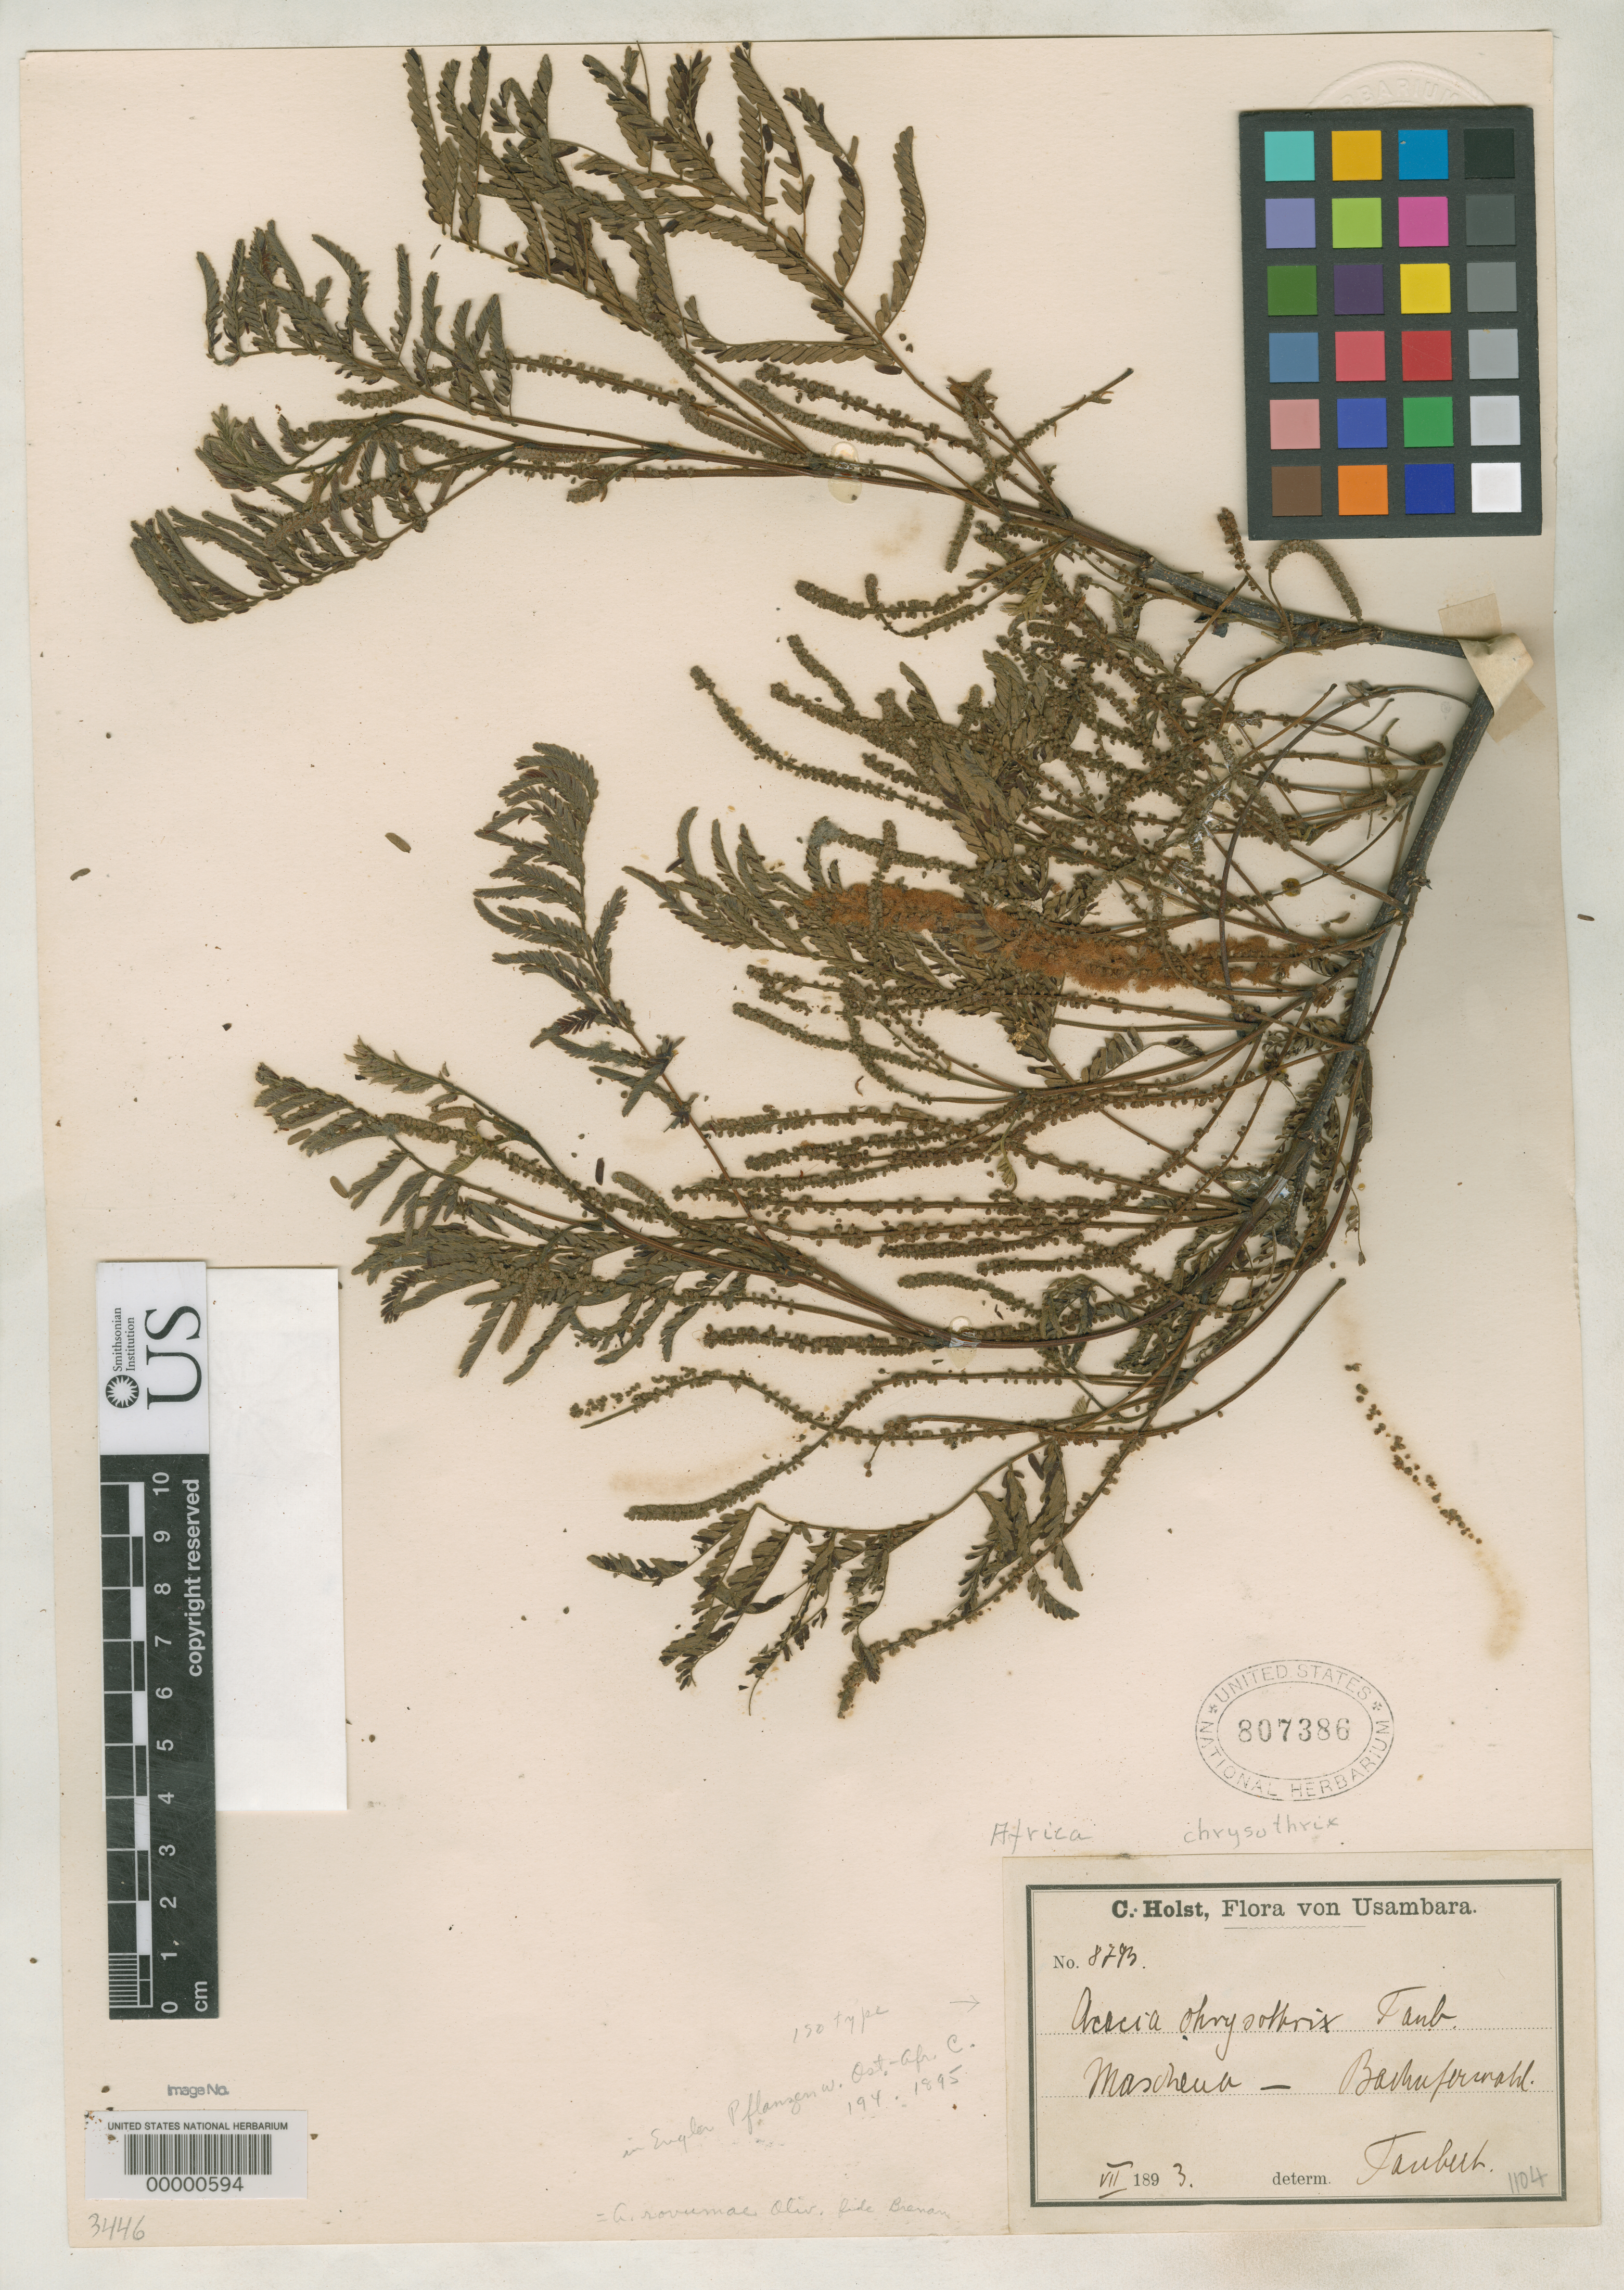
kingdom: Plantae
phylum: Tracheophyta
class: Magnoliopsida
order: Fabales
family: Fabaceae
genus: Acacia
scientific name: Acacia chrysothrix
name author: Taub. in Engl.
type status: Isotype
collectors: C. H. Holst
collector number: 8793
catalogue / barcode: US 807386